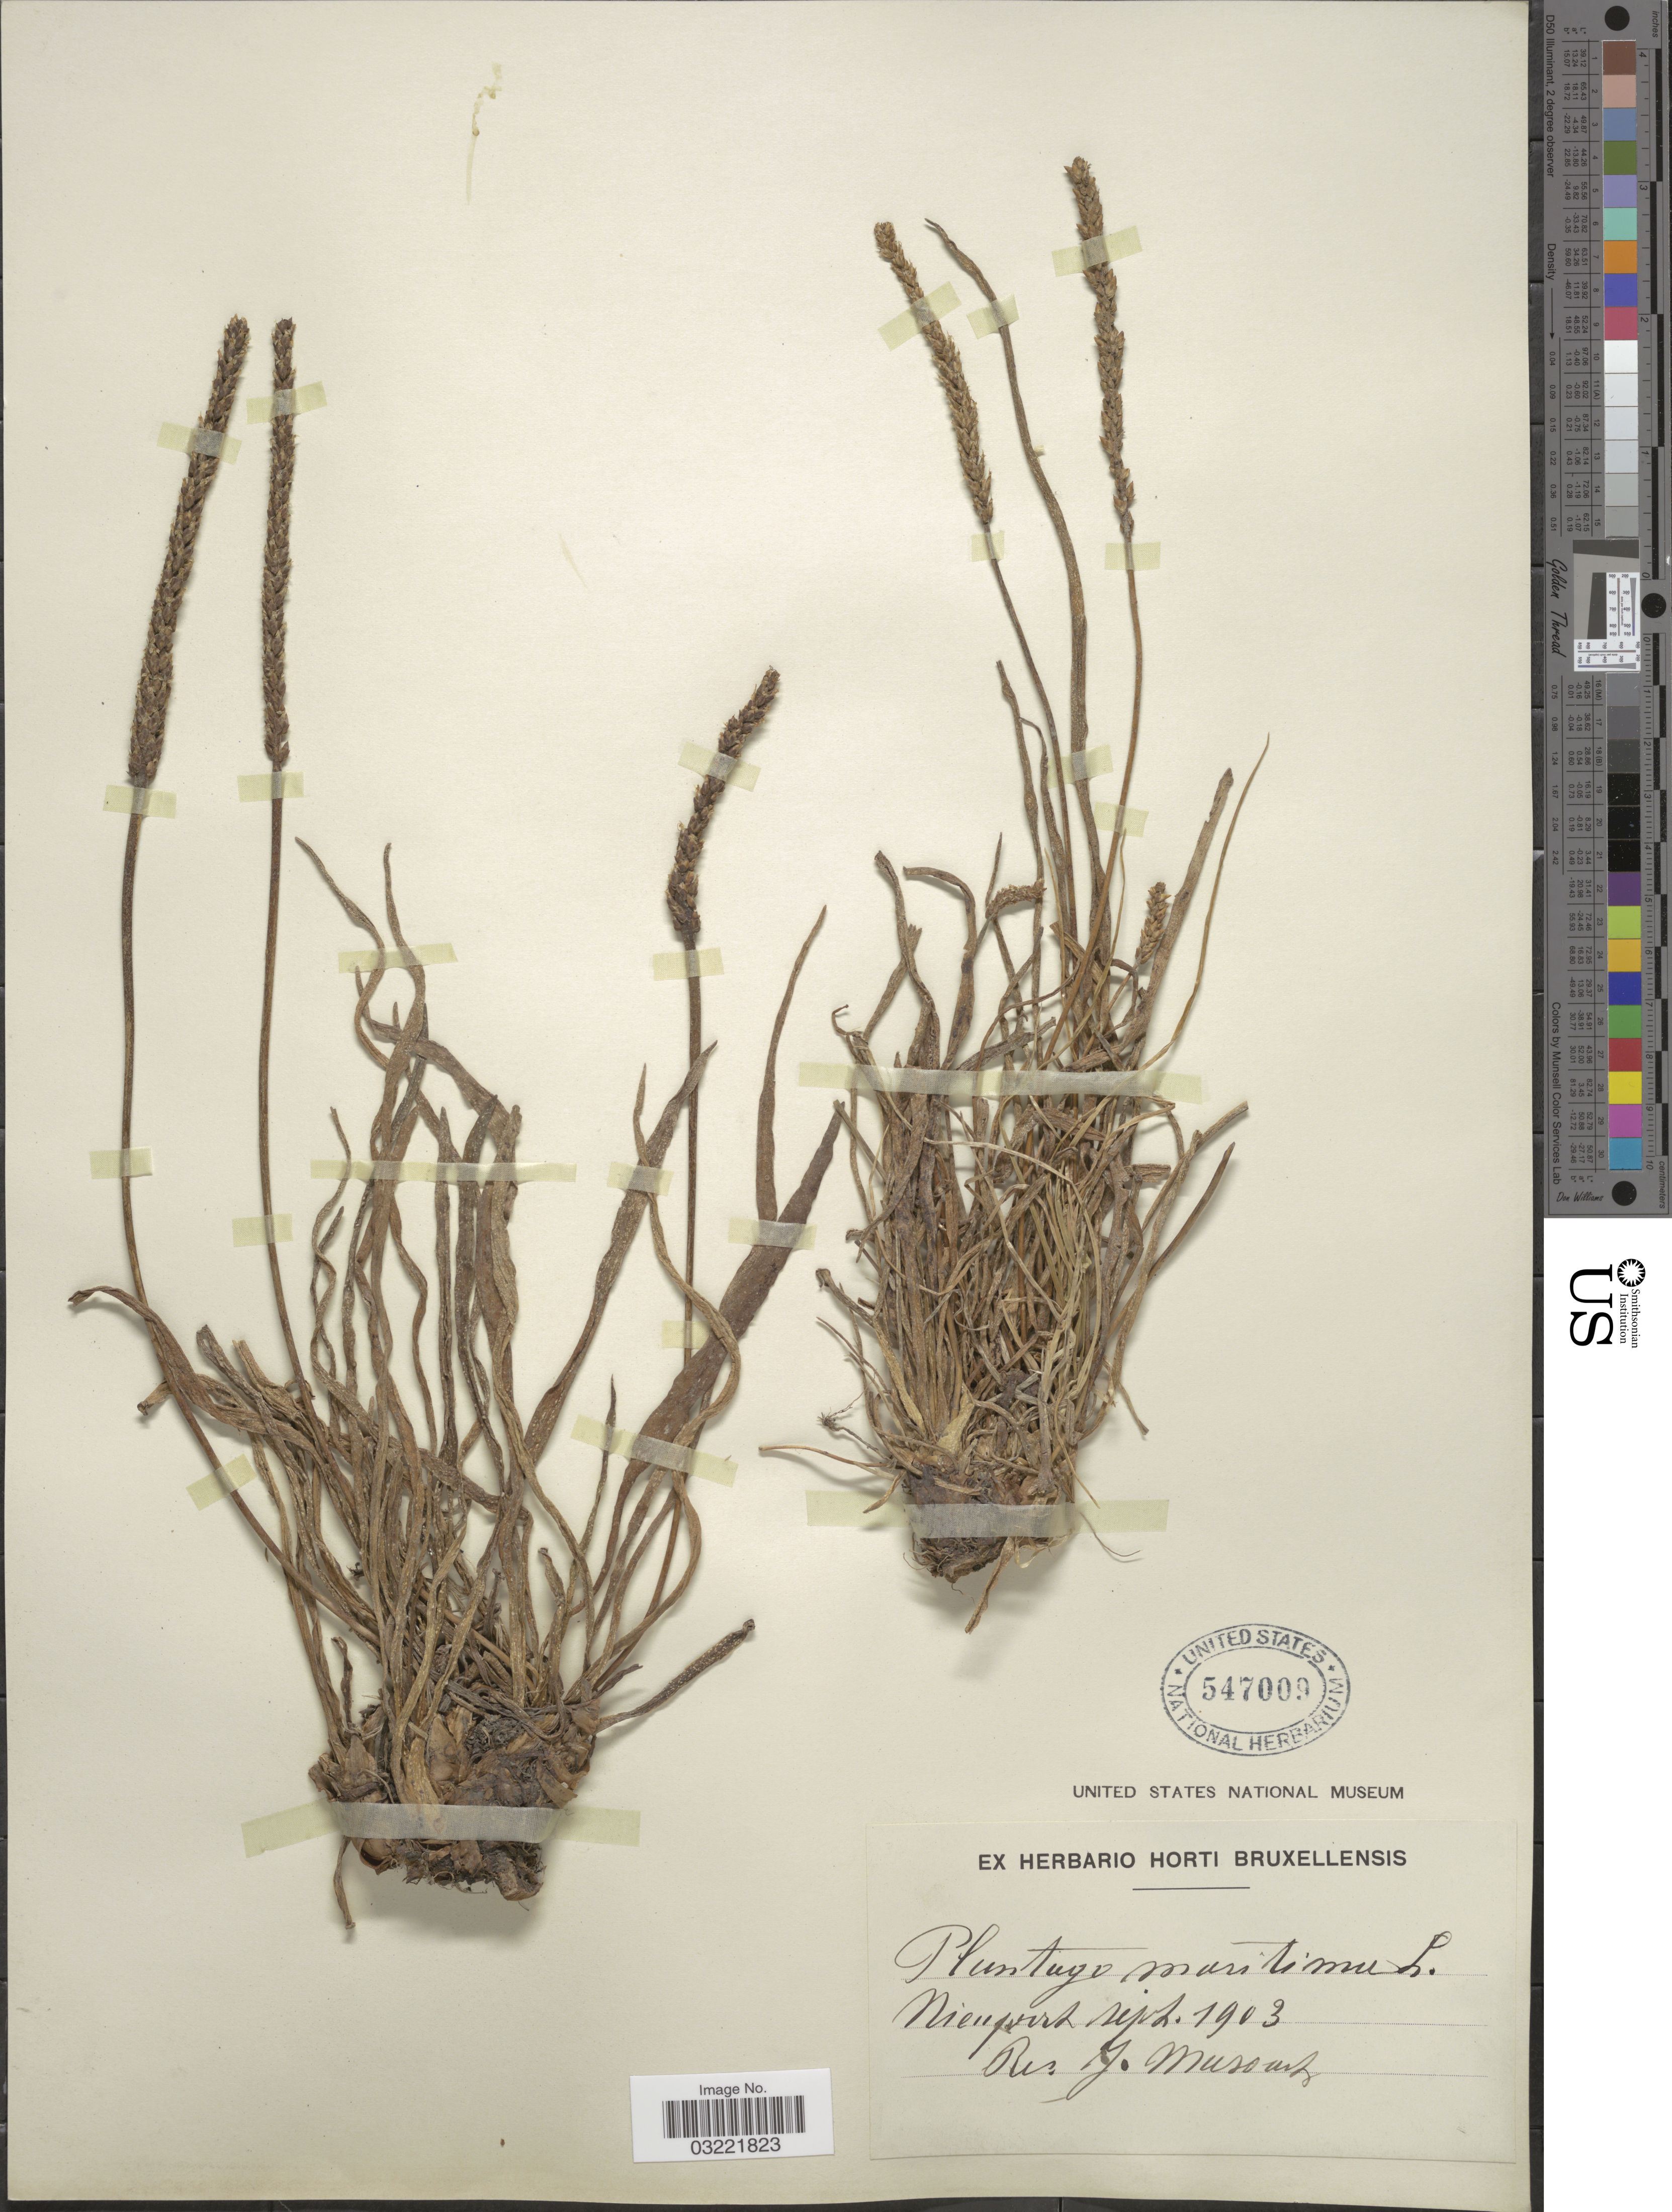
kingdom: Plantae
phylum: Tracheophyta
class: Magnoliopsida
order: Lamiales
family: Plantaginaceae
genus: Plantago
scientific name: Plantago maritima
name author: L.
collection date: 1903-09-02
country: Belgium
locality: Nieupoort.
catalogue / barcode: US 547009